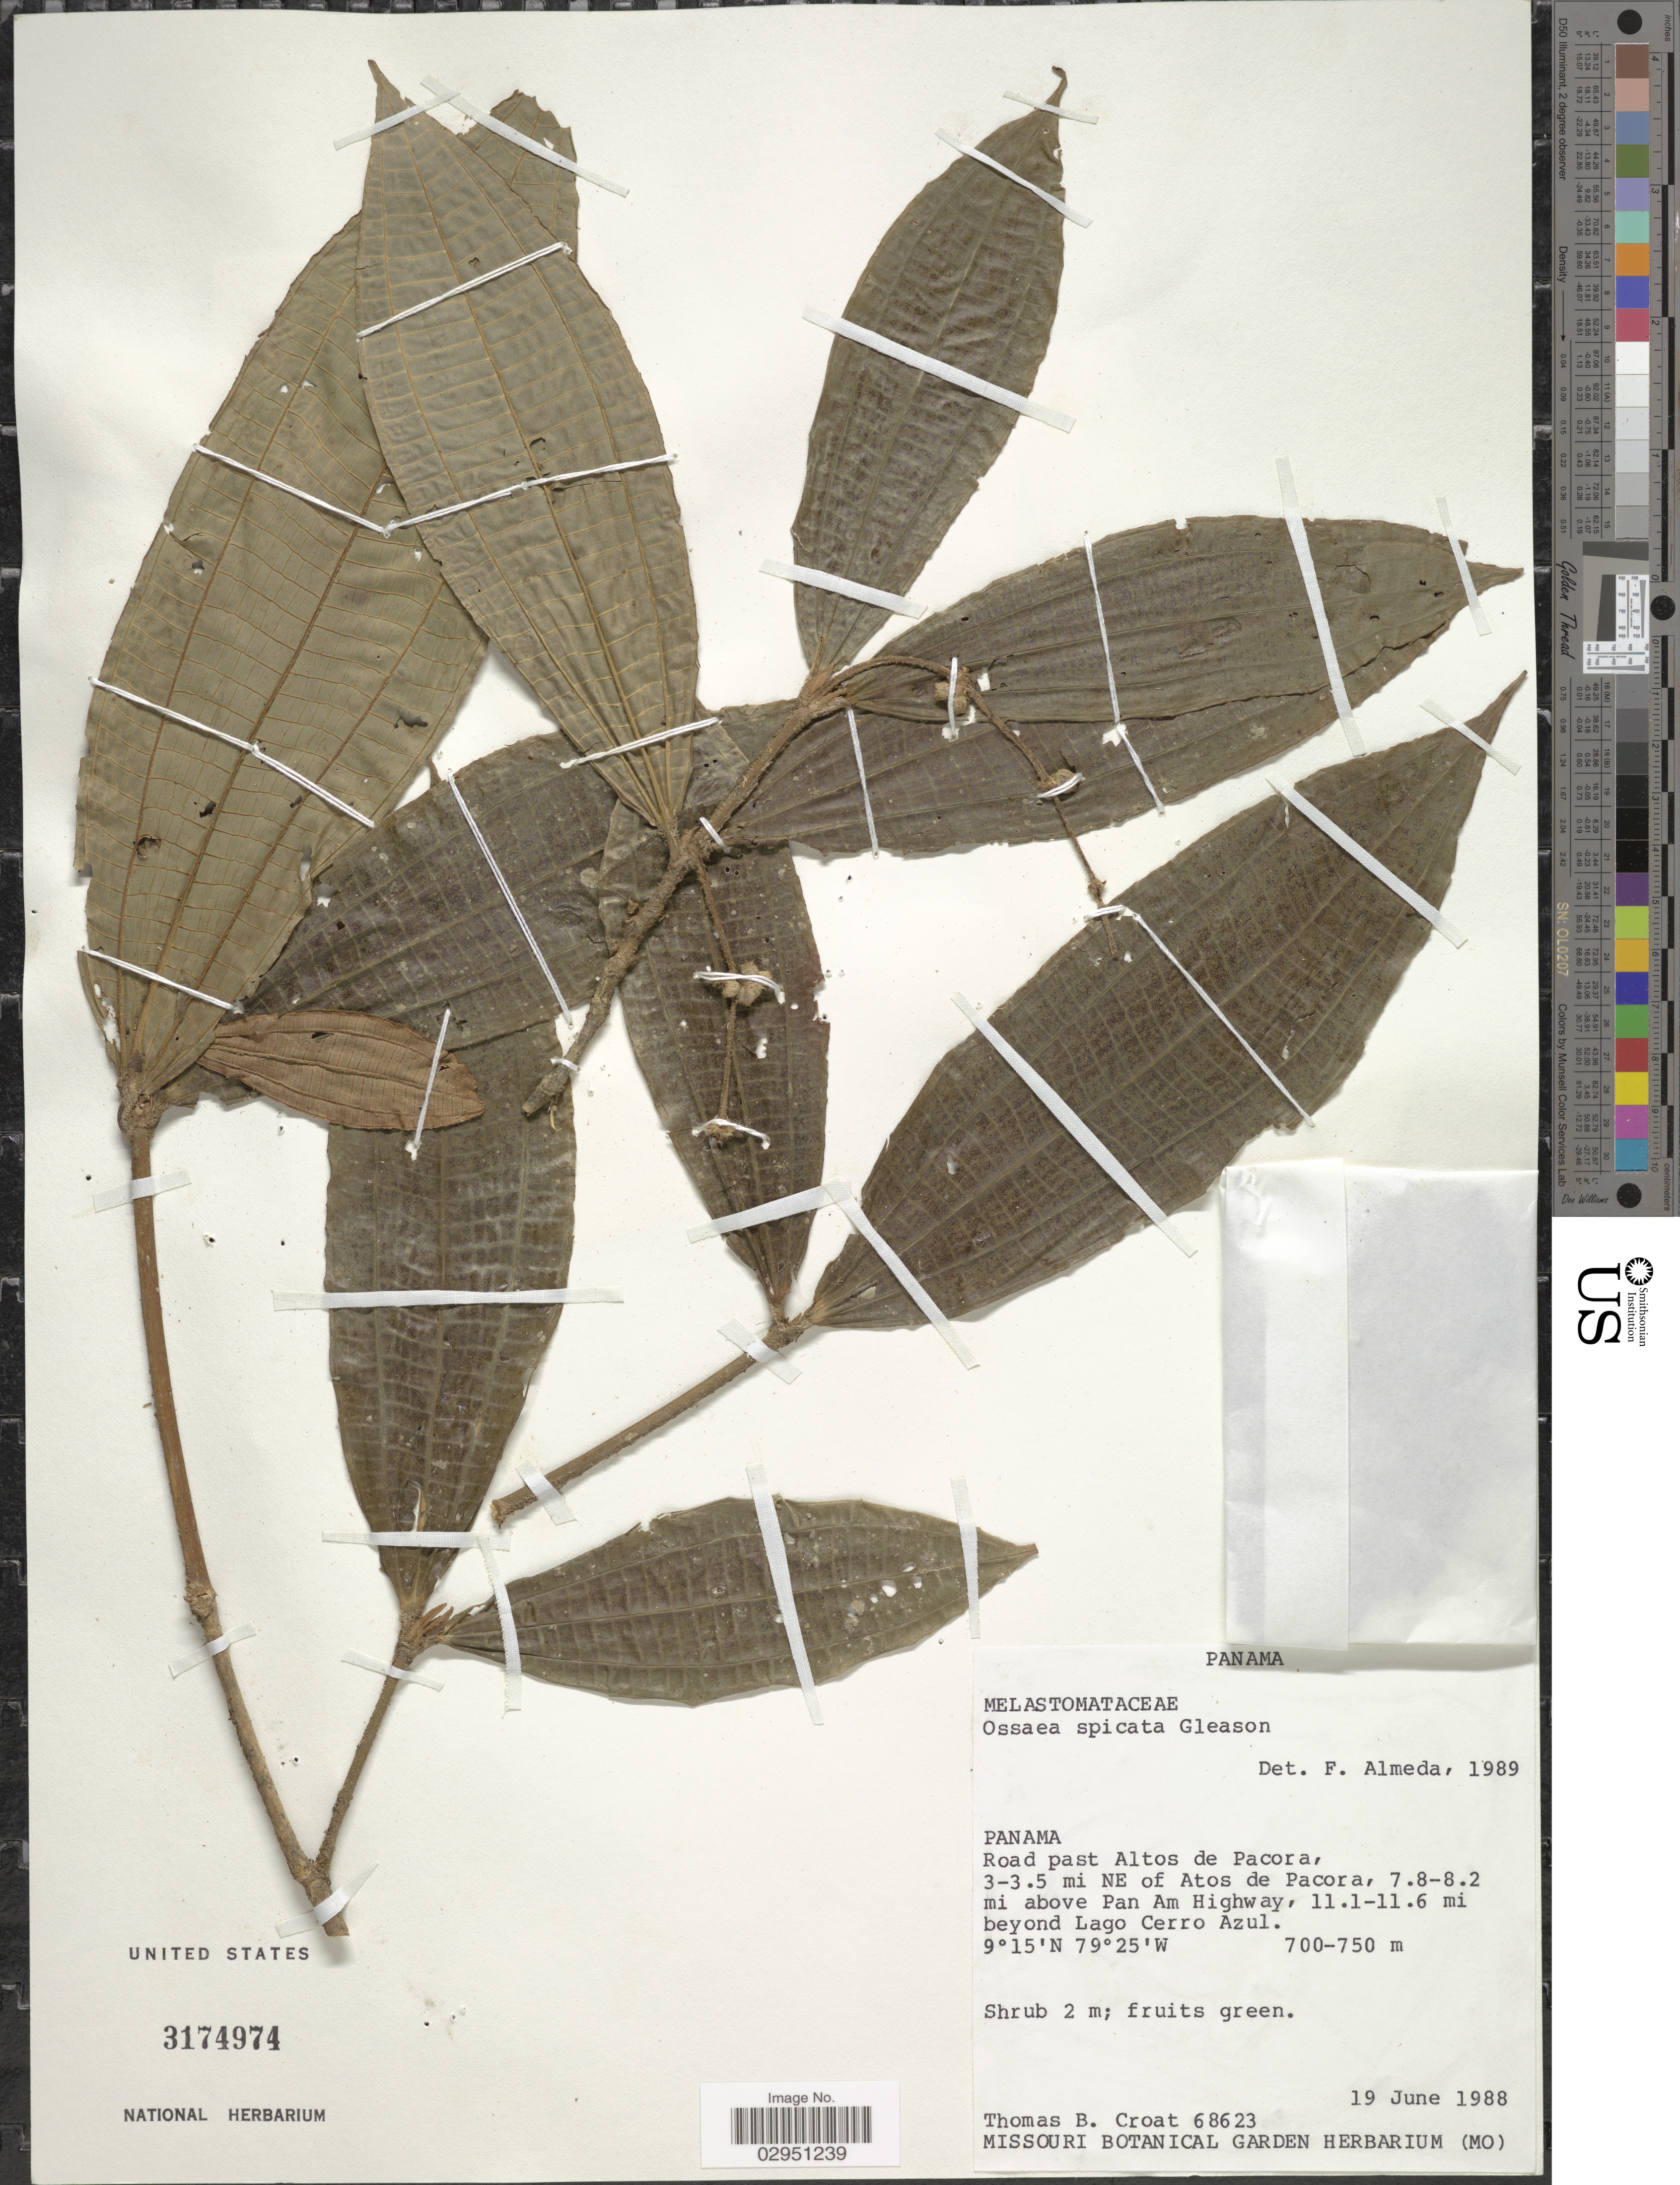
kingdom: Plantae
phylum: Tracheophyta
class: Magnoliopsida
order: Myrtales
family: Melastomataceae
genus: Ossaea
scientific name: Ossaea spicata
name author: Gleason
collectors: T. B. Croat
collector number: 68623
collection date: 1988-06-19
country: Panama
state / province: Panamá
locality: Road past Altos de Pacora, 3-3.5 mi NE of Atos de Pacora, 7.8-8.2 mi above Pan Am Highway, 11.1-11.6 mi beyond Lago Cerro Azul.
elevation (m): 700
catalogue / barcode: US 3174974